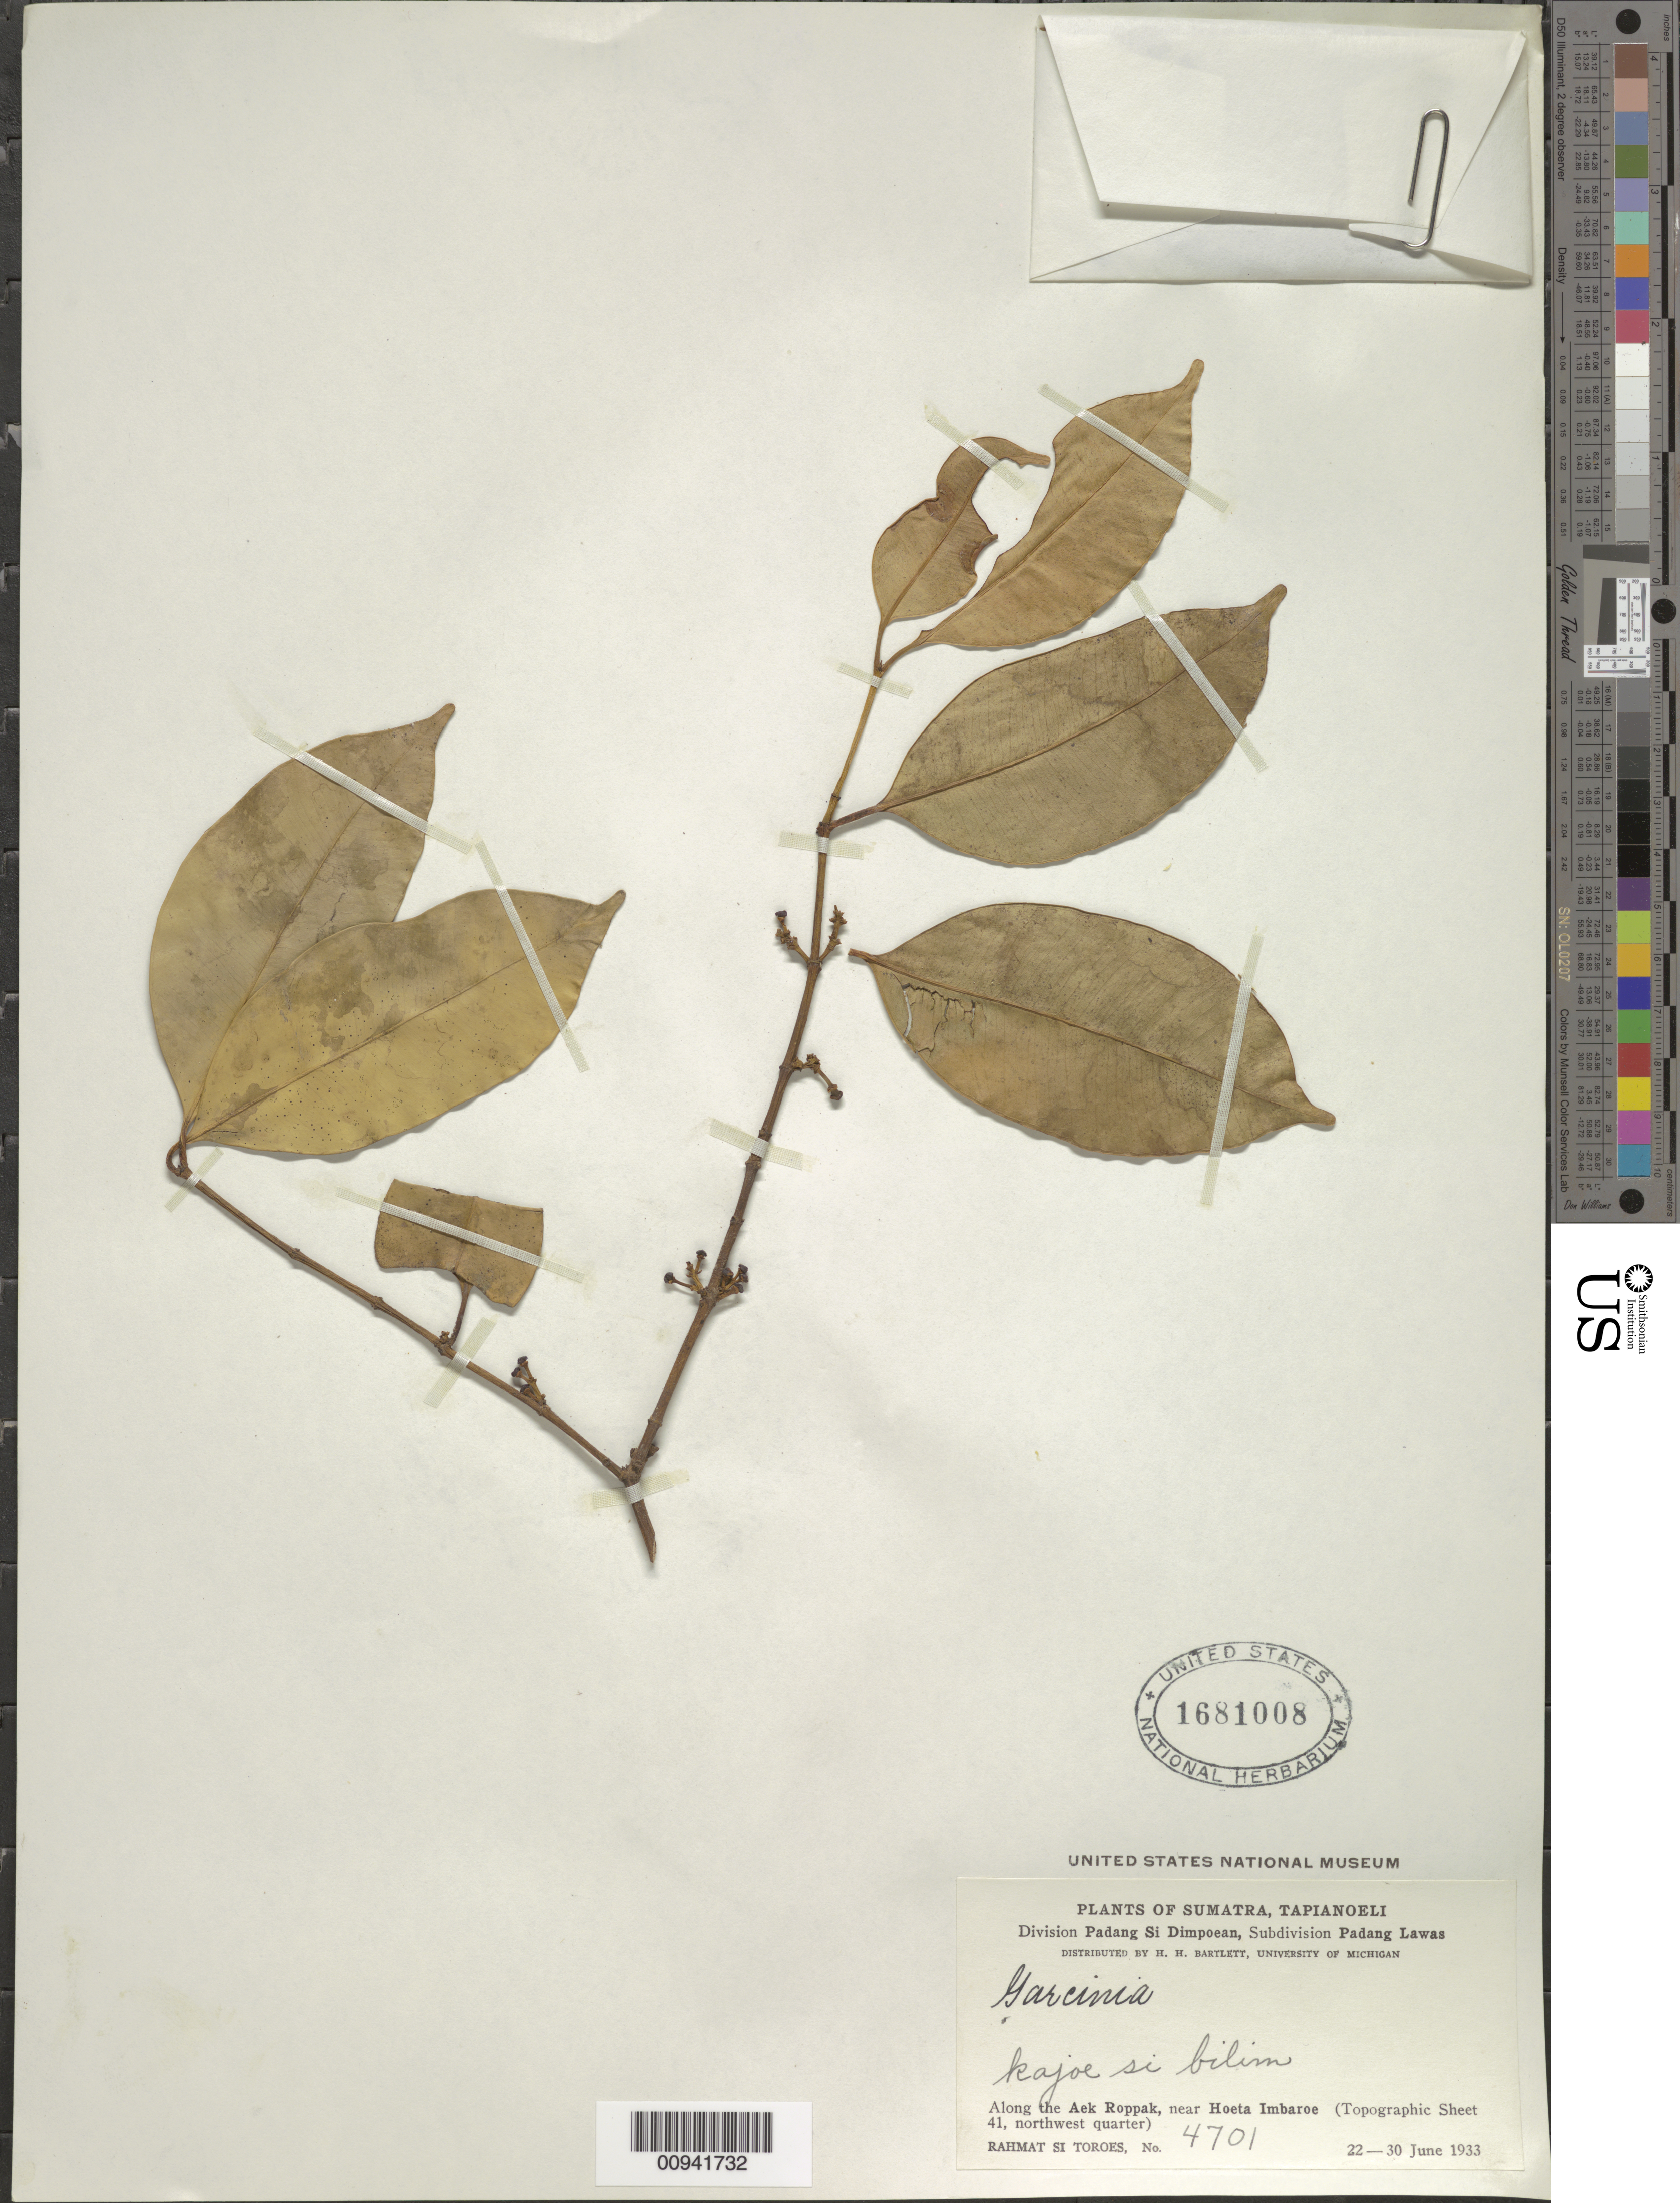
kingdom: Plantae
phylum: Tracheophyta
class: Magnoliopsida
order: Malpighiales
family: Clusiaceae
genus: Garcinia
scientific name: Garcinia sp.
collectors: Rahmat Si Boeea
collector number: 4701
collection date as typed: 22 Jun 1933 to 30 Jun 1933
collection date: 1933-06-22/1933-06-30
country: Indonesia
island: Sumatra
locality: Division Padang Si Dimpoean, Subdivision Padang Lawas; Along the Aek Roppak, near Hoeta Imbaroe (topographic sheet 41, northwest quarter)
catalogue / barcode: US 1681008